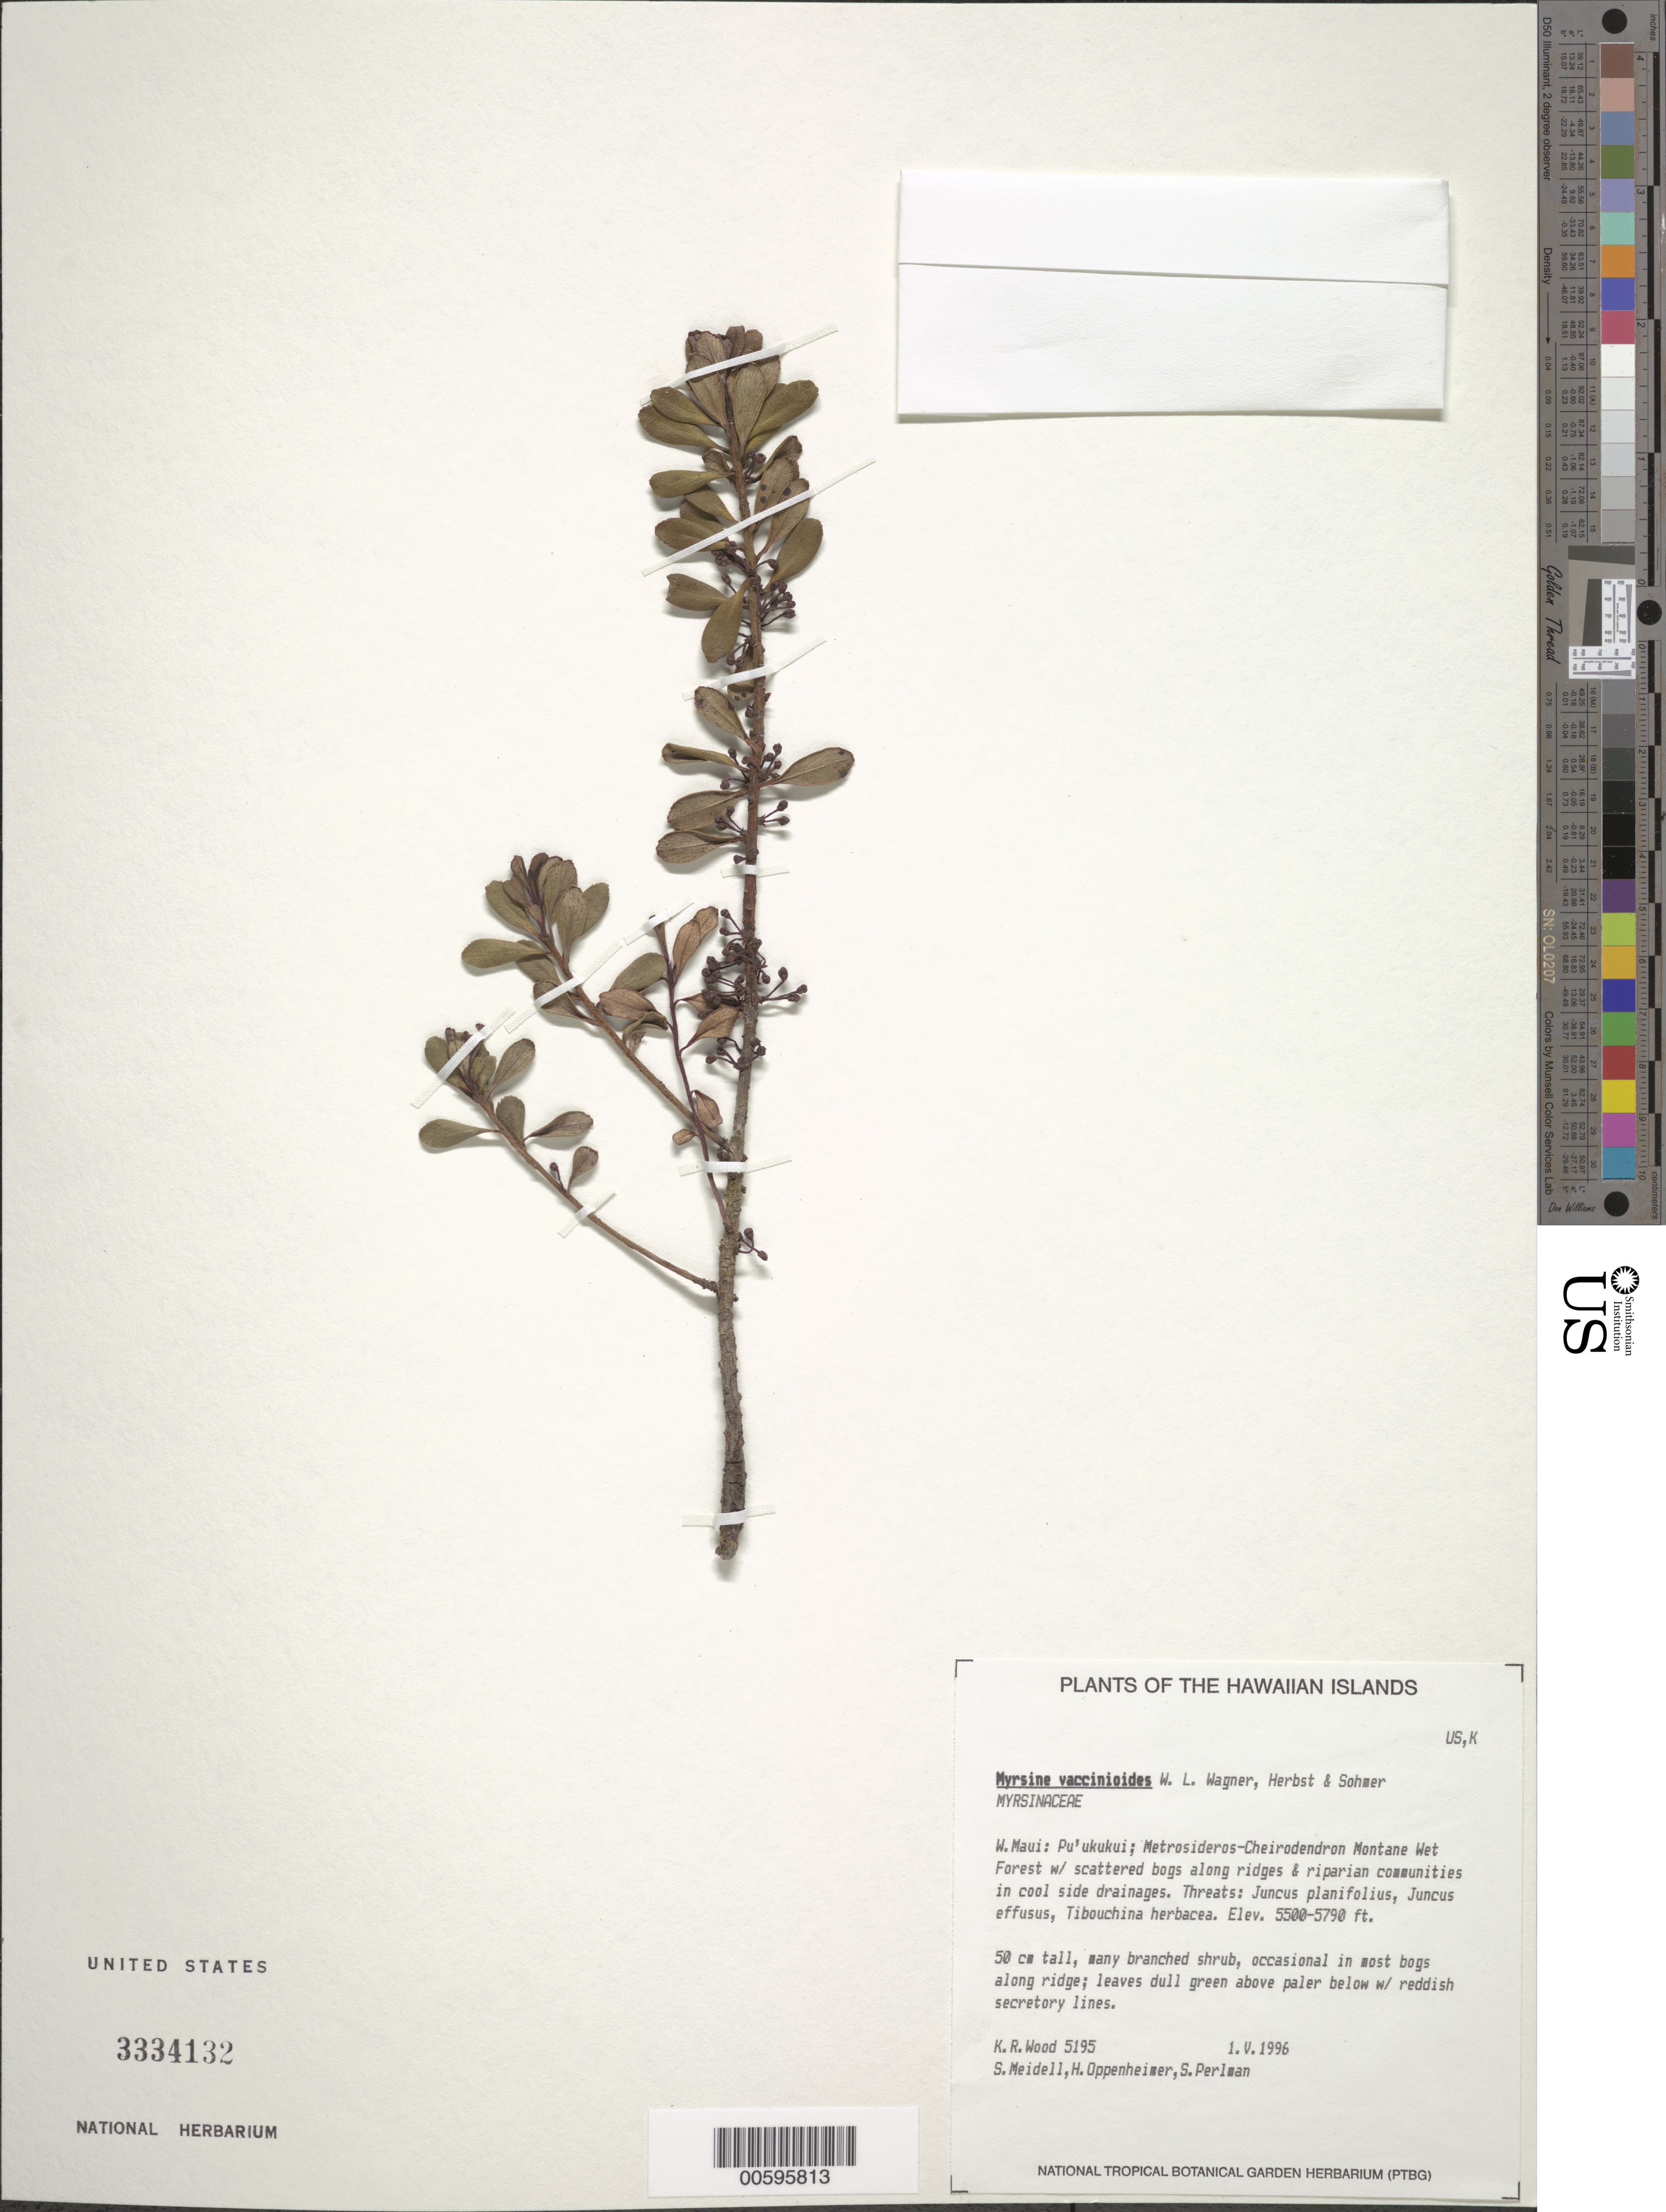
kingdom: Plantae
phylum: Tracheophyta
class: Magnoliopsida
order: Ericales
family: Primulaceae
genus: Myrsine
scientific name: Myrsine vaccinioides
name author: W.L. Wagner et al.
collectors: K. R. Wood, S. Meidell, H. Oppenheimer & S. P. Perlman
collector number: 5195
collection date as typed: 1 May 1996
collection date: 1996-05-01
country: United States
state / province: Hawaii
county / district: Maui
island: Maui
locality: W Maui: Pu'ukukui.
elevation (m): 1676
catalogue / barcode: US 3334132